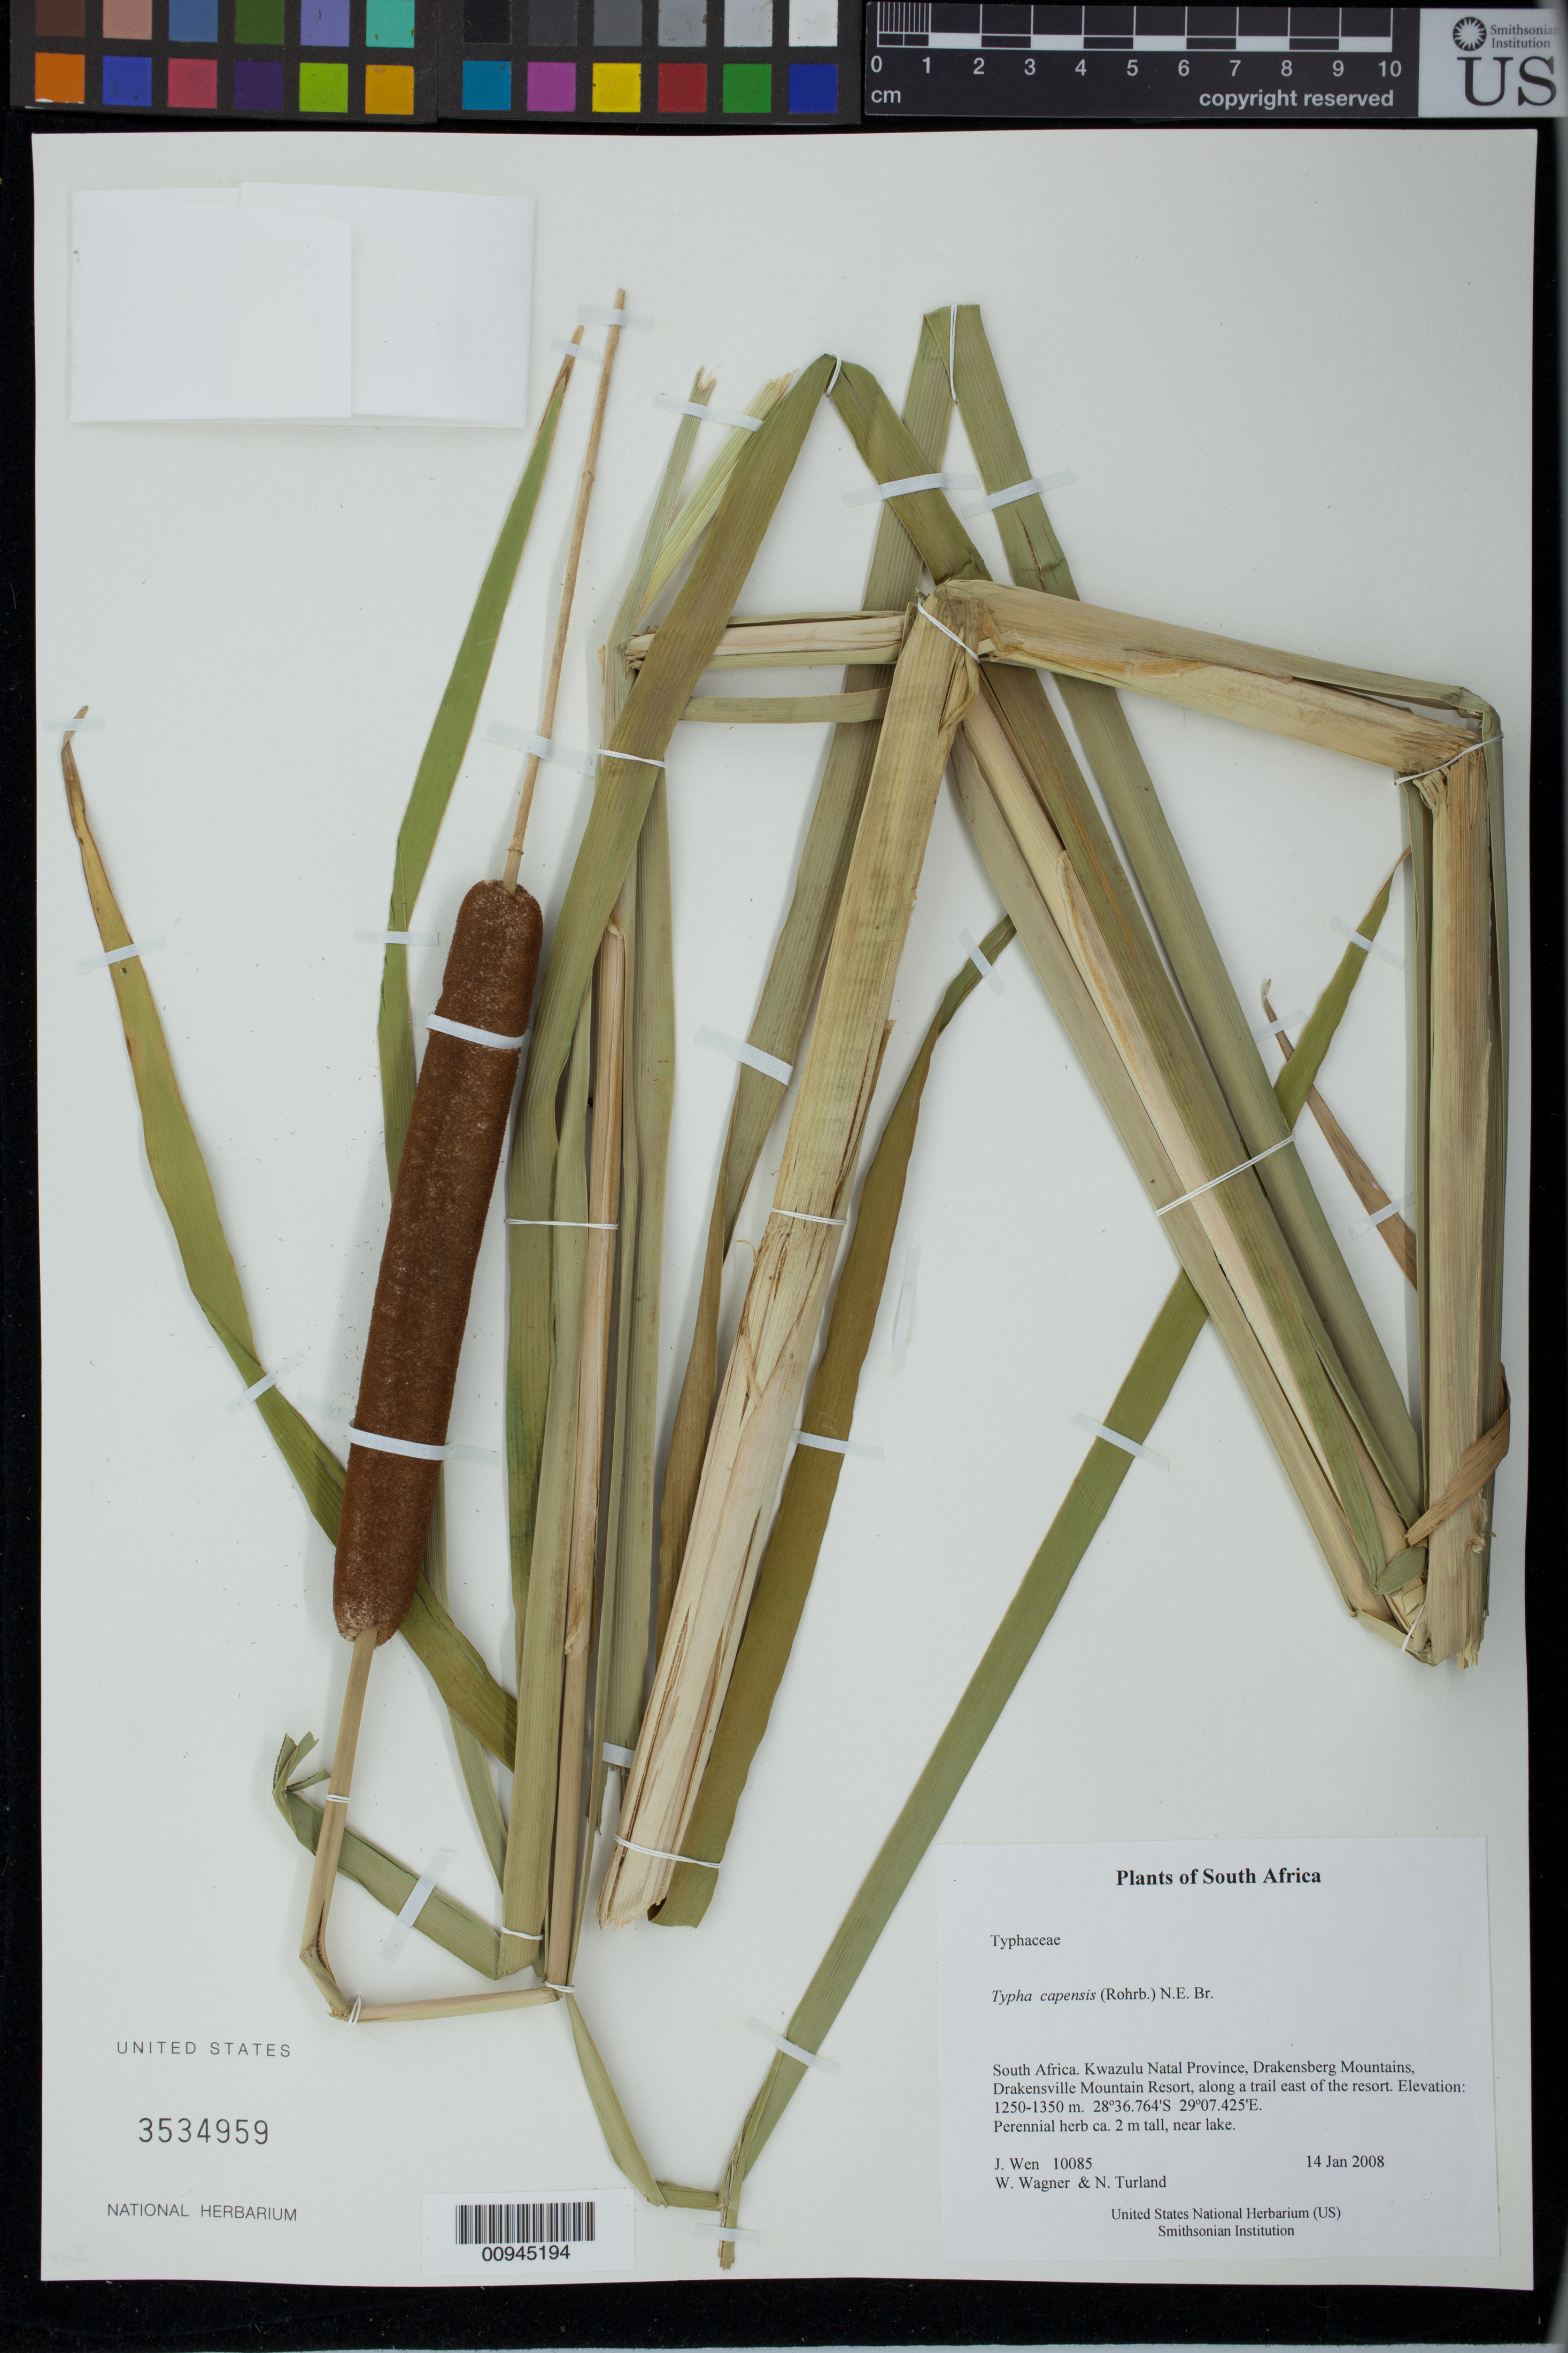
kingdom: Plantae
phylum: Tracheophyta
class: Liliopsida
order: Poales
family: Typhaceae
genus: Typha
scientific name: Typha capensis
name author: (Rohrb.) N.E. Br.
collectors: J. Wen, W. L. Wagner & N. Turland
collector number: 10085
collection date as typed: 14 Jan 2008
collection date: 2008-01-14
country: South Africa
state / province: KwaZulu-Natal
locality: KwaZulu Natal Province, Drakensberg Mountains, Drakensville Mountain Resort, along a trail east of the resort.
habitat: Near lake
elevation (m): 1250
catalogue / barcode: US 3534959